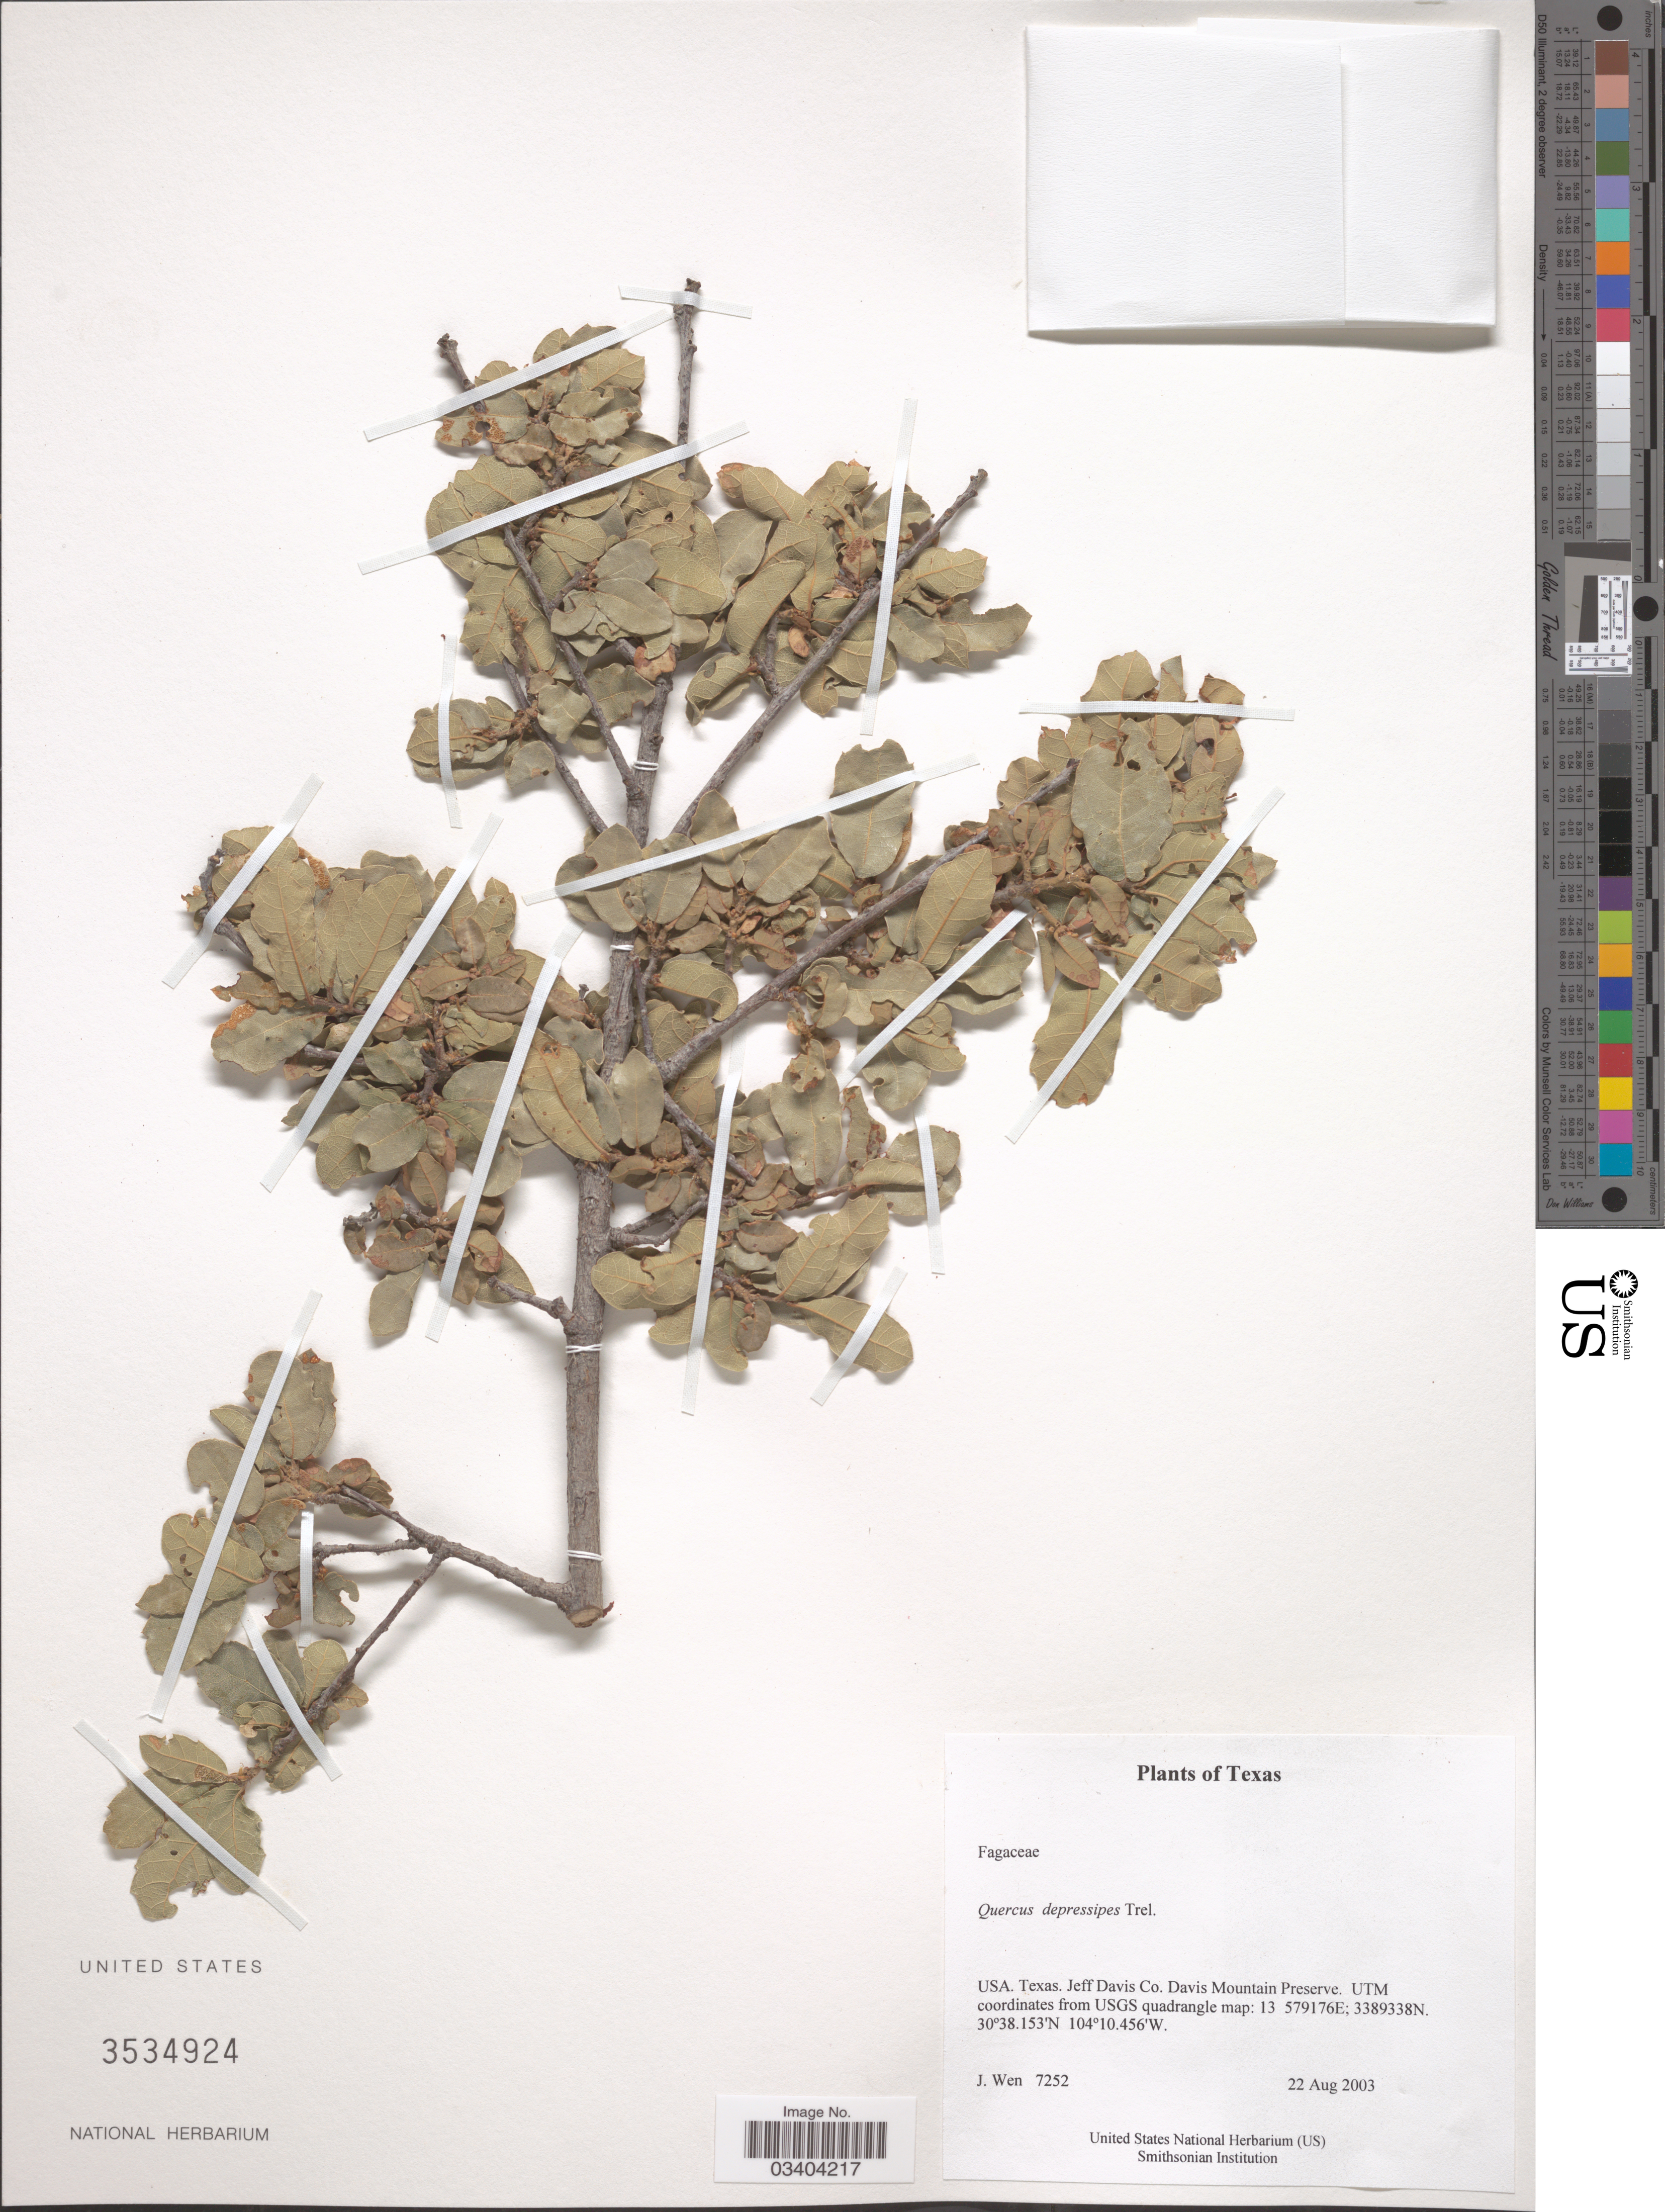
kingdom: Plantae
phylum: Tracheophyta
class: Magnoliopsida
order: Fagales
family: Fagaceae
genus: Quercus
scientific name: Quercus depressipes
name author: Trel.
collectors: J. Wen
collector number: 7252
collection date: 2003-08-22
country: United States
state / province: Texas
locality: Jeff Davis Co., Davis Mountain Preserve. UTM coordinates from USGS quadrangle map: 13 579176E; 3389338N.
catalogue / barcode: US 3534924